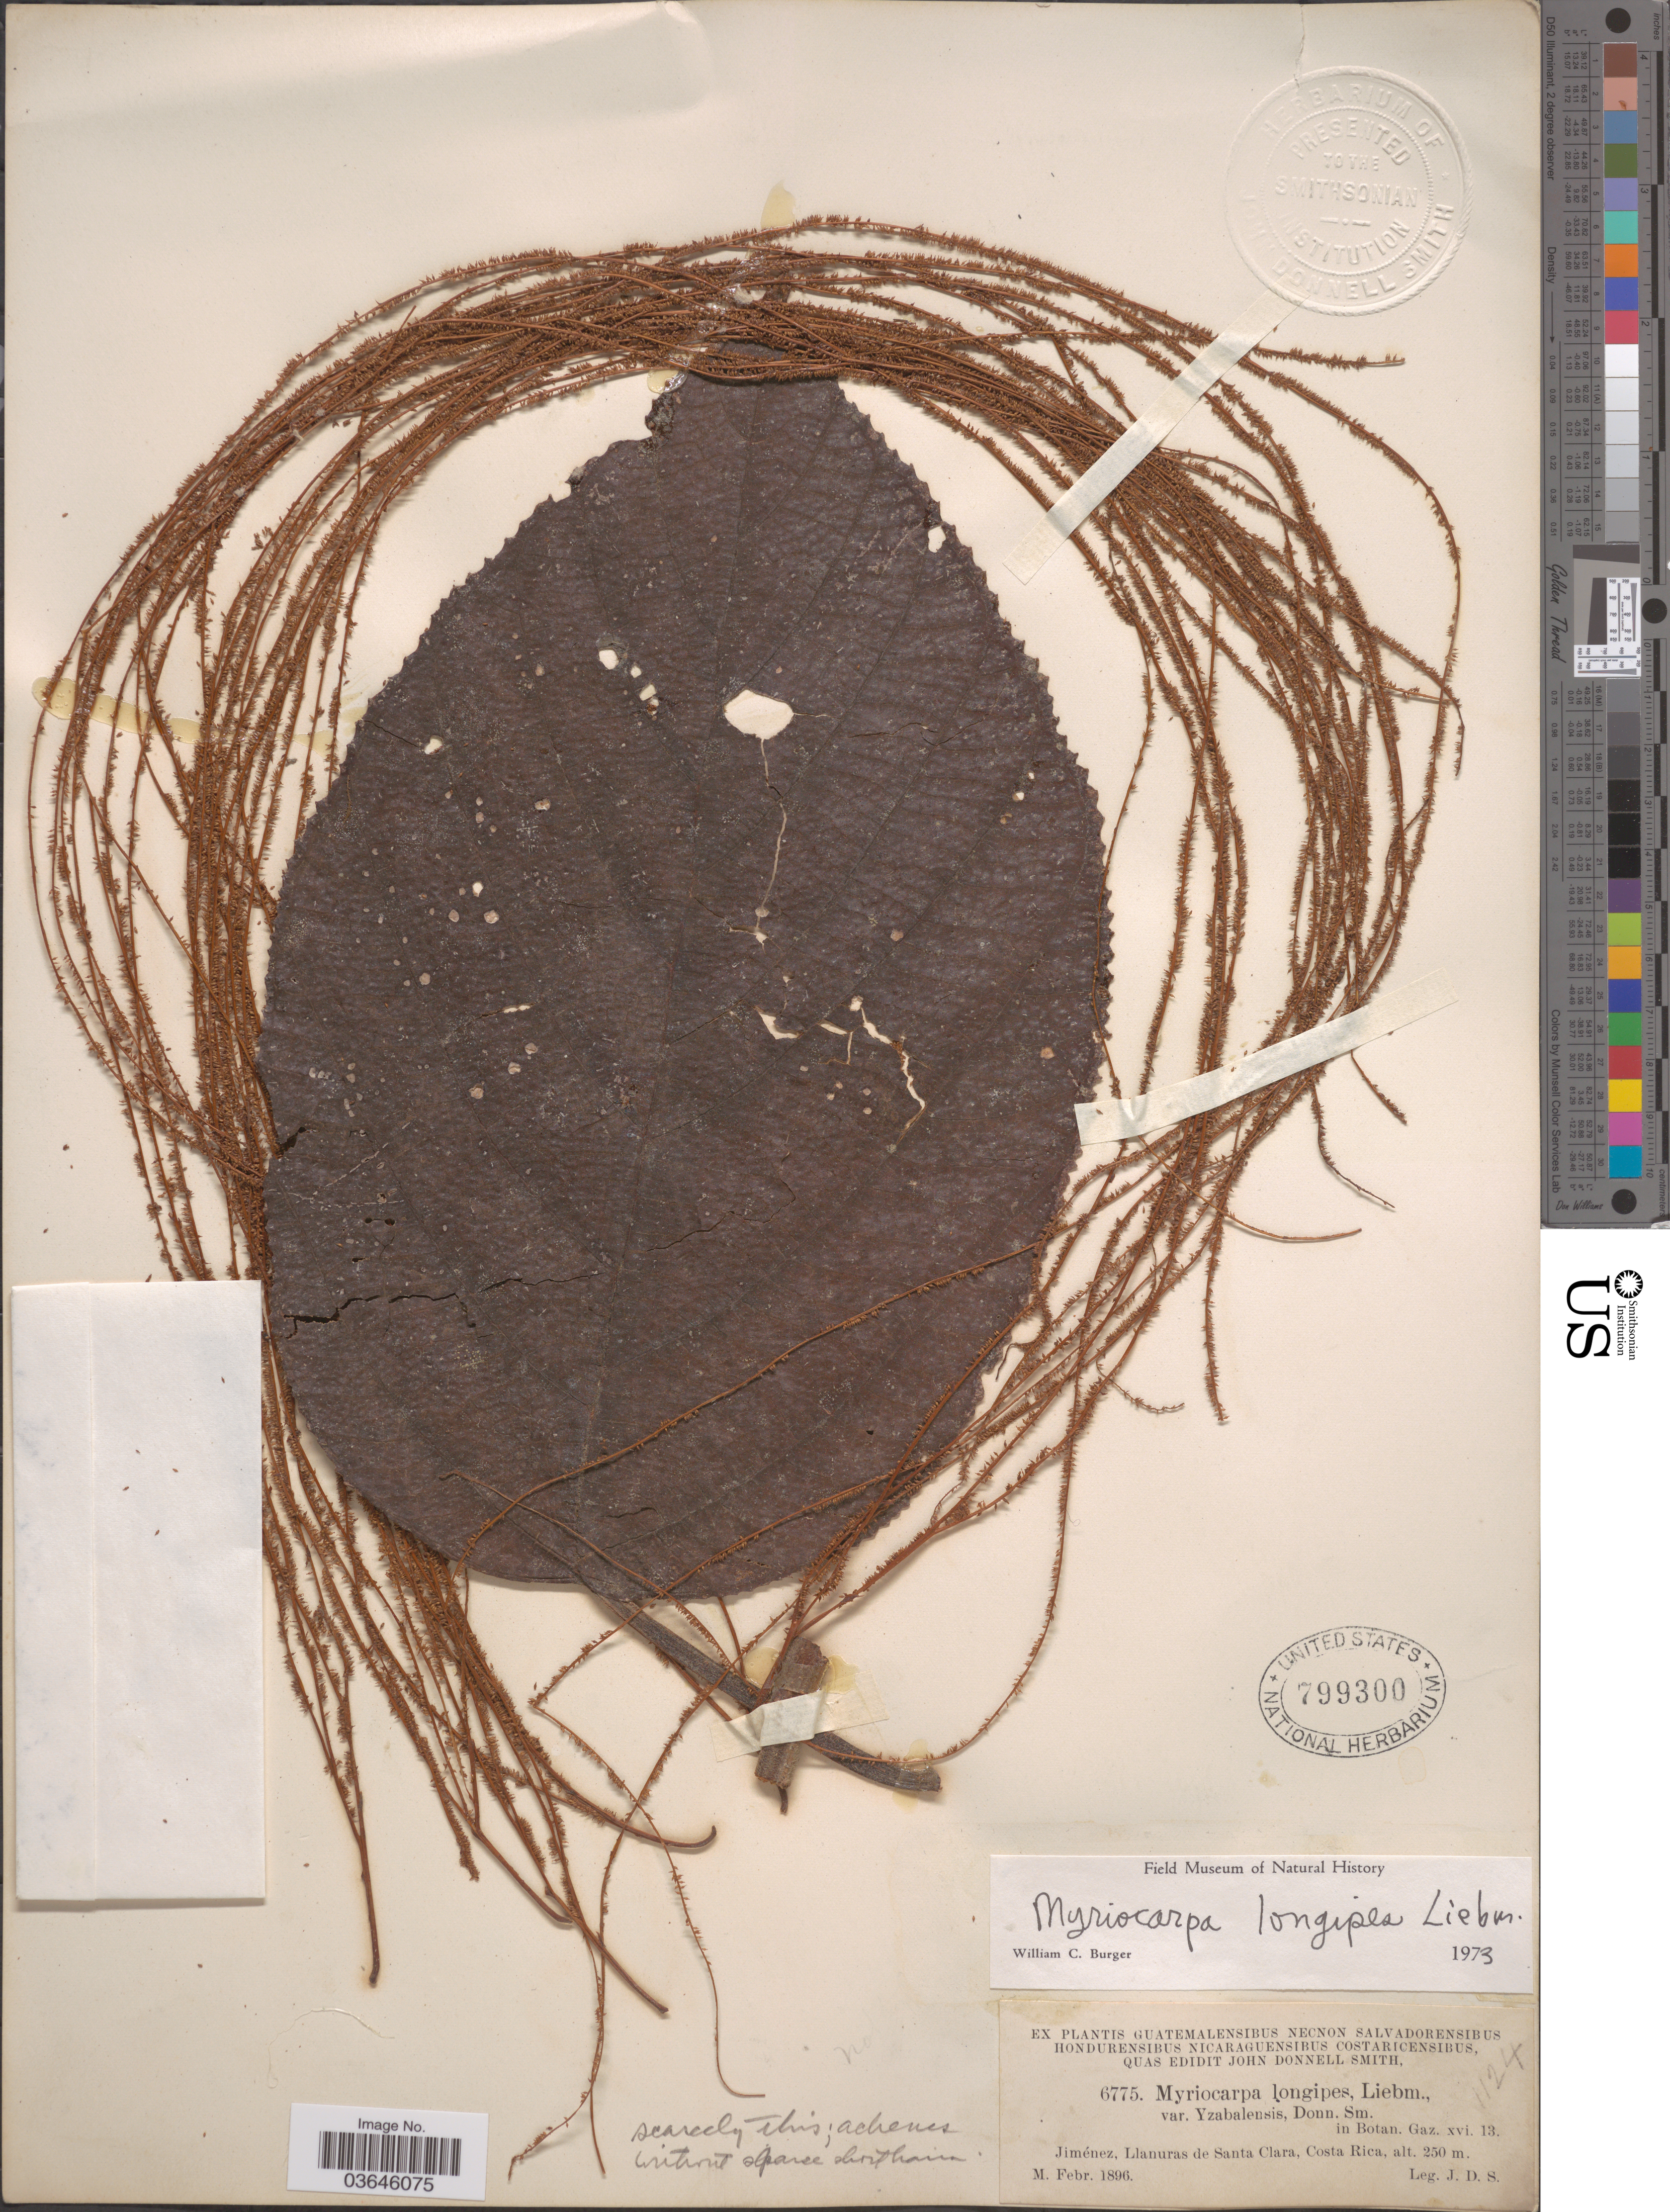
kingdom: Plantae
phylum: Tracheophyta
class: Magnoliopsida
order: Rosales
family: Urticaceae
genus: Myriocarpa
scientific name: Myriocarpa longipes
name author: Liebm.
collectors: J. Donnell Smith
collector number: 6775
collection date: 1896-02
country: Costa Rica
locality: Jiménez, Llanuras de Santa Clara.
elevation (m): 250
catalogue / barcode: US 799300